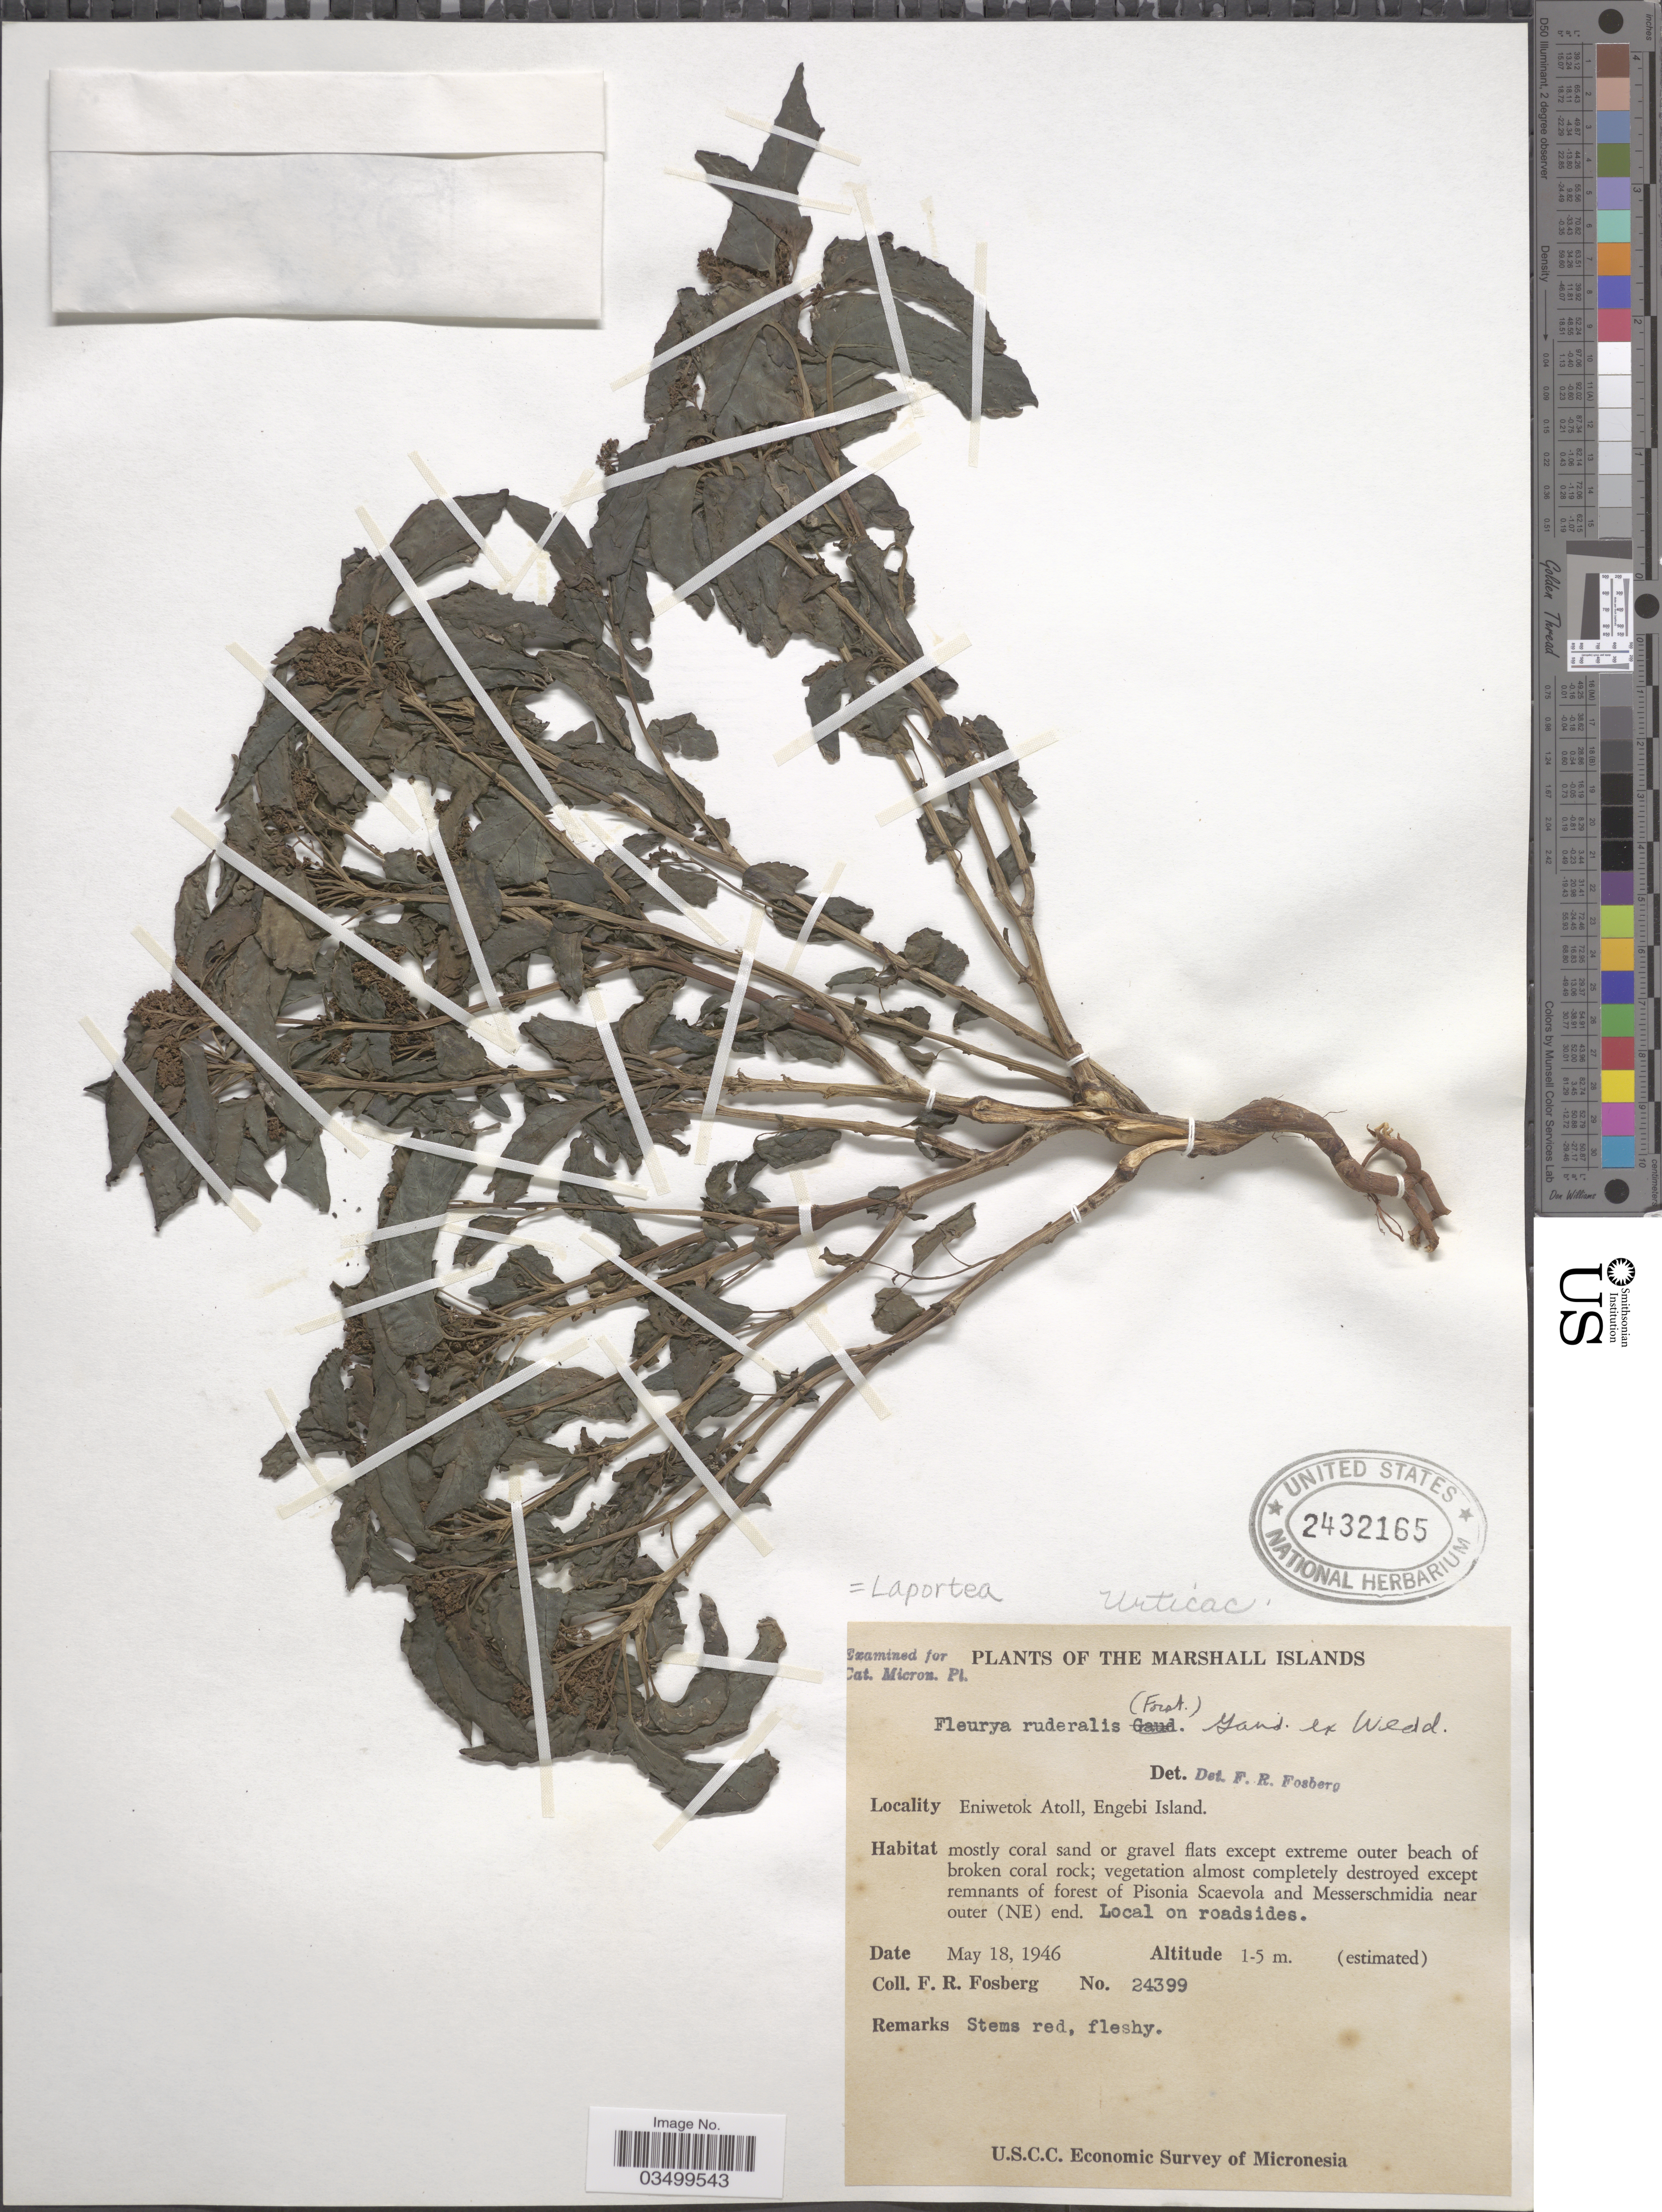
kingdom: Plantae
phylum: Tracheophyta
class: Magnoliopsida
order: Rosales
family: Urticaceae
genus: Laportea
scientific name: Laportea ruderalis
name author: (G. Forst.) Chew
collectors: F. R. Fosberg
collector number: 24399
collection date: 1946-05-18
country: Marshall Islands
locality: Eniwetok Atoll, Engebi Island.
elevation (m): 1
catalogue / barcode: US 2432165